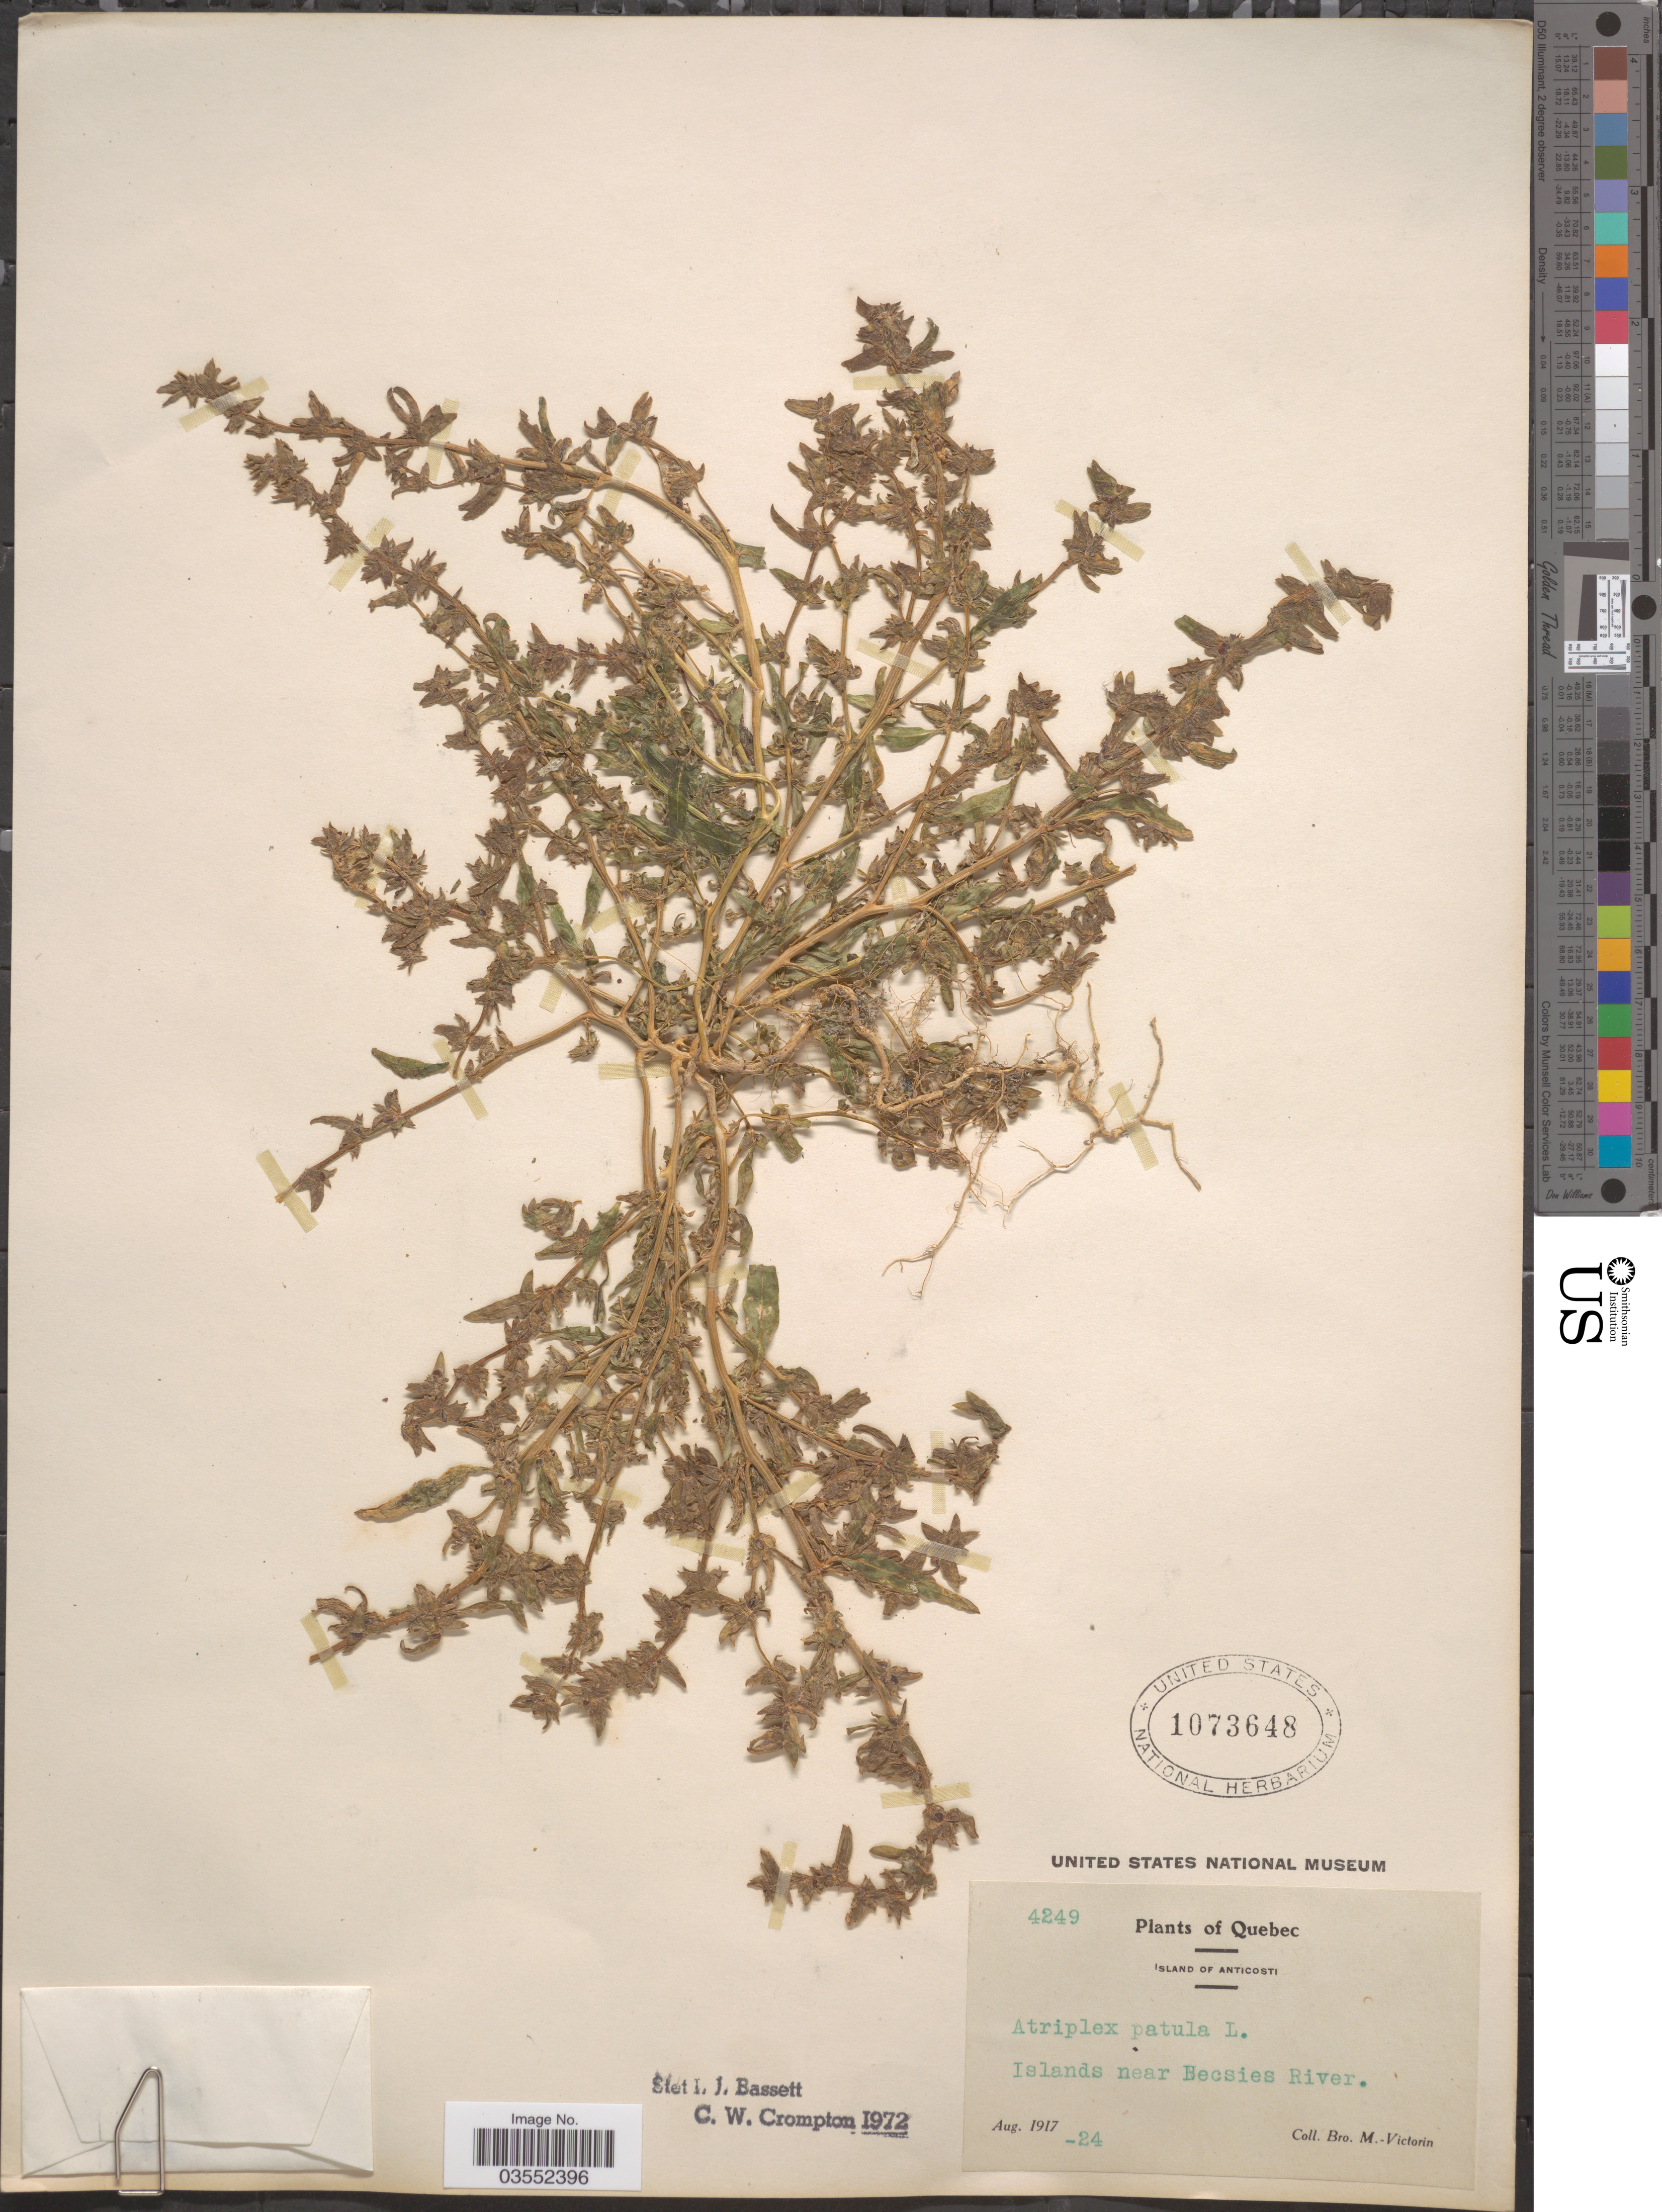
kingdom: Plantae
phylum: Tracheophyta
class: Magnoliopsida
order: Caryophyllales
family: Amaranthaceae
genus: Atriplex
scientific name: Atriplex patula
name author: L.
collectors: Fr. Marie-Victorin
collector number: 4249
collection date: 1917-08-24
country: Canada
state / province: Quebec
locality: Island of Anticosti. Islands near Becsies River.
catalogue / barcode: US 1073648